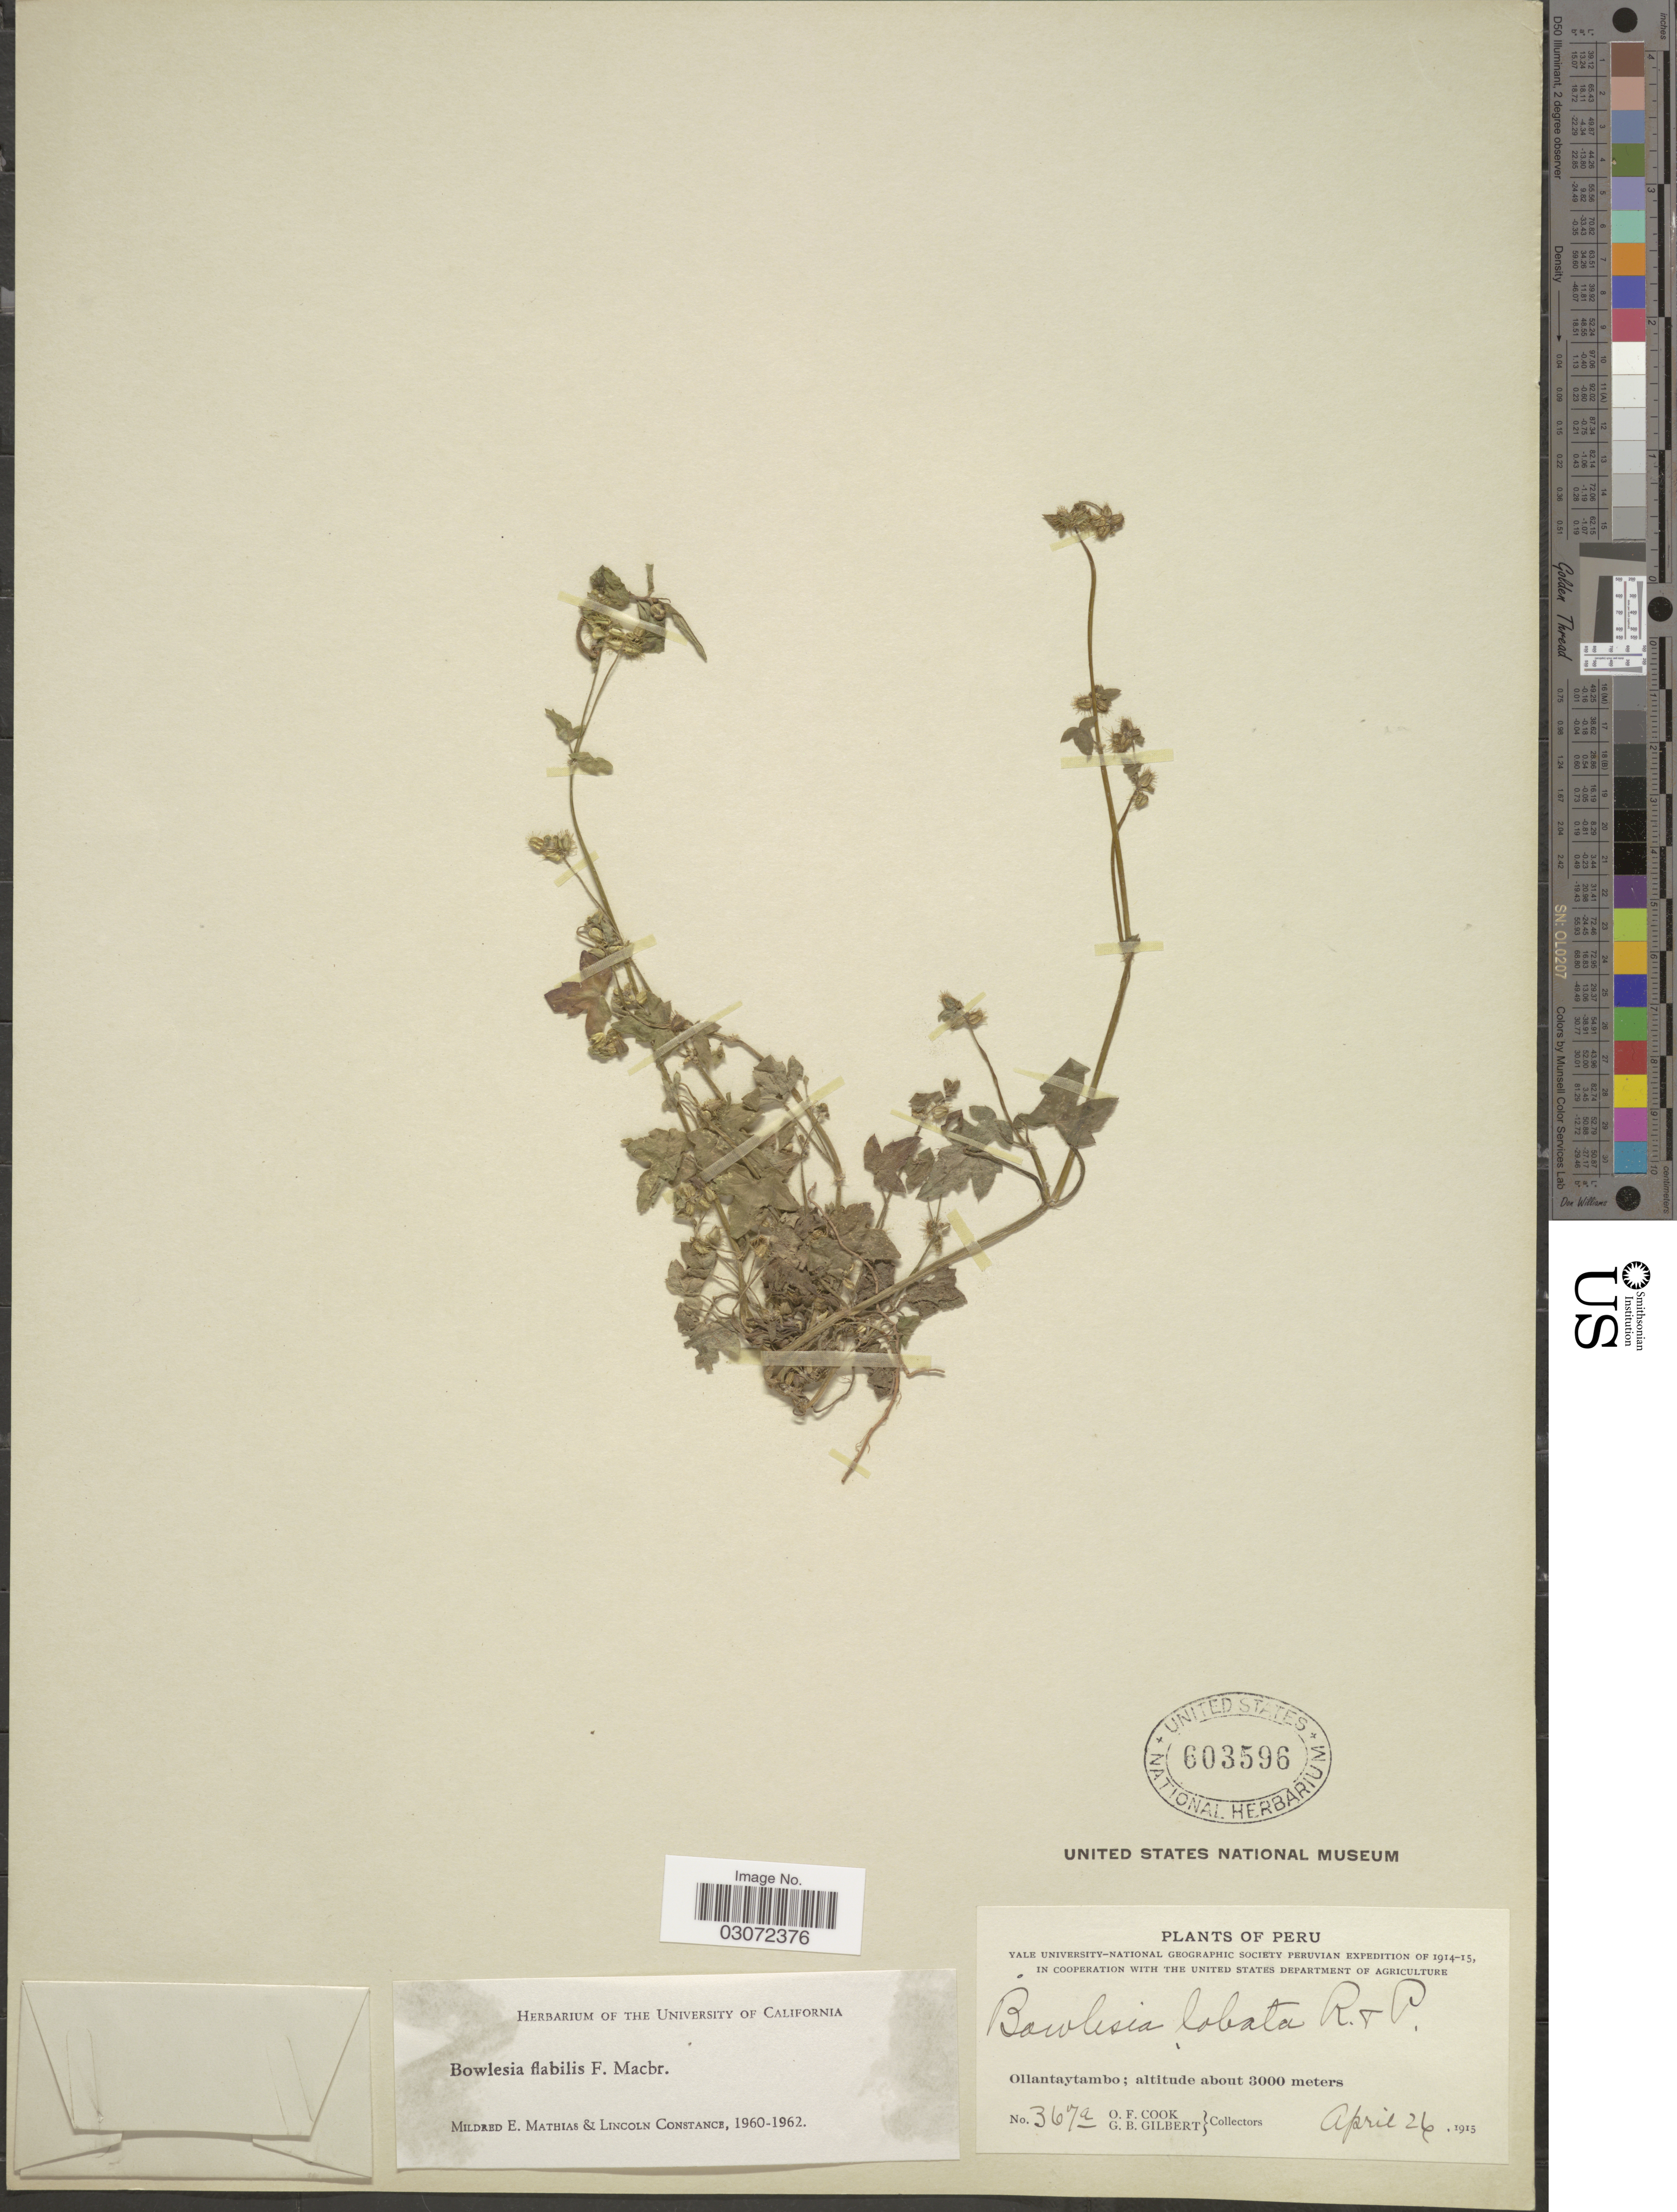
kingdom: Plantae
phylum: Tracheophyta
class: Magnoliopsida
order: Apiales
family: Apiaceae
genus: Bowlesia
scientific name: Bowlesia flabilis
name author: J.F. Macbr.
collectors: O. F. Cook & G. B. Gilbert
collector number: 367a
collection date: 1915-04-26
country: Peru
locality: Ollantaytambo.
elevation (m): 3000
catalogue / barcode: US 603596